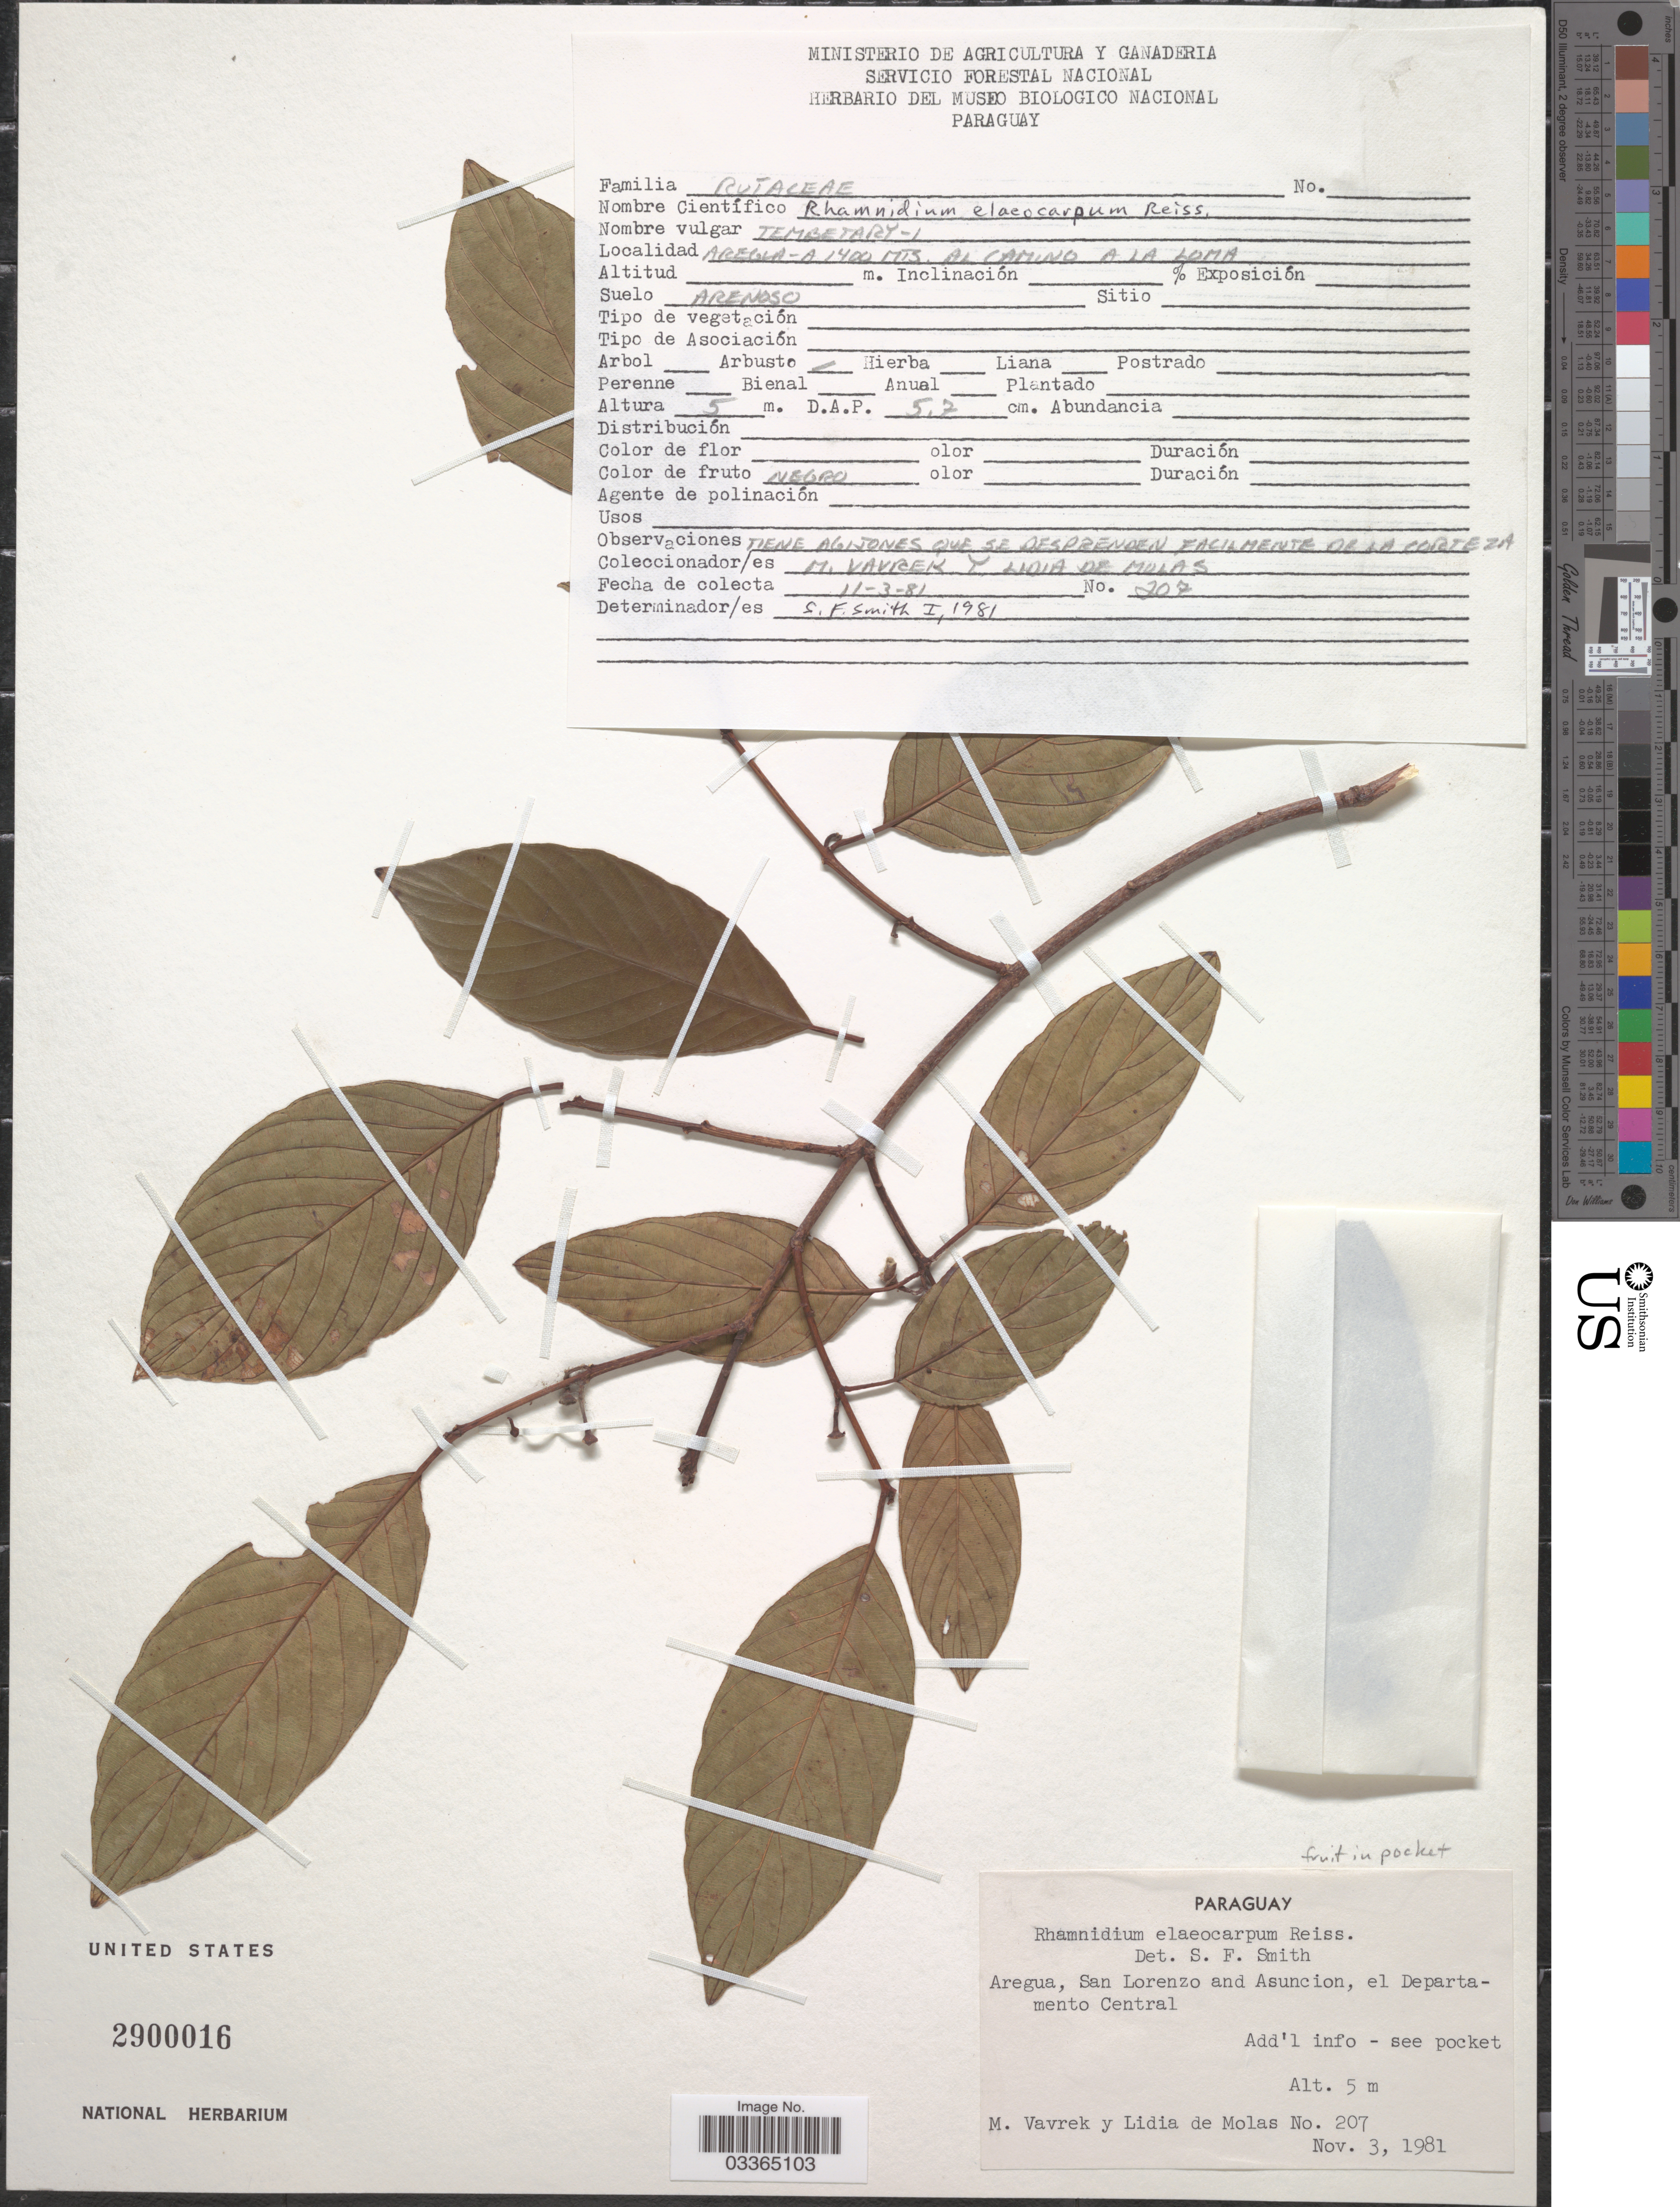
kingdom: Plantae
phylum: Tracheophyta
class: Magnoliopsida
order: Rosales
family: Rhamnaceae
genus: Rhamnidium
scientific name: Rhamnidium elaeocarpum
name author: Reissek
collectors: M. Vavrek & L. de Molas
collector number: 207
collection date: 1981-11-03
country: Paraguay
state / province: Central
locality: Aregua, San Lorenzo and Asuncion, El Departamento Central.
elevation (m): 5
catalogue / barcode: US 2900016